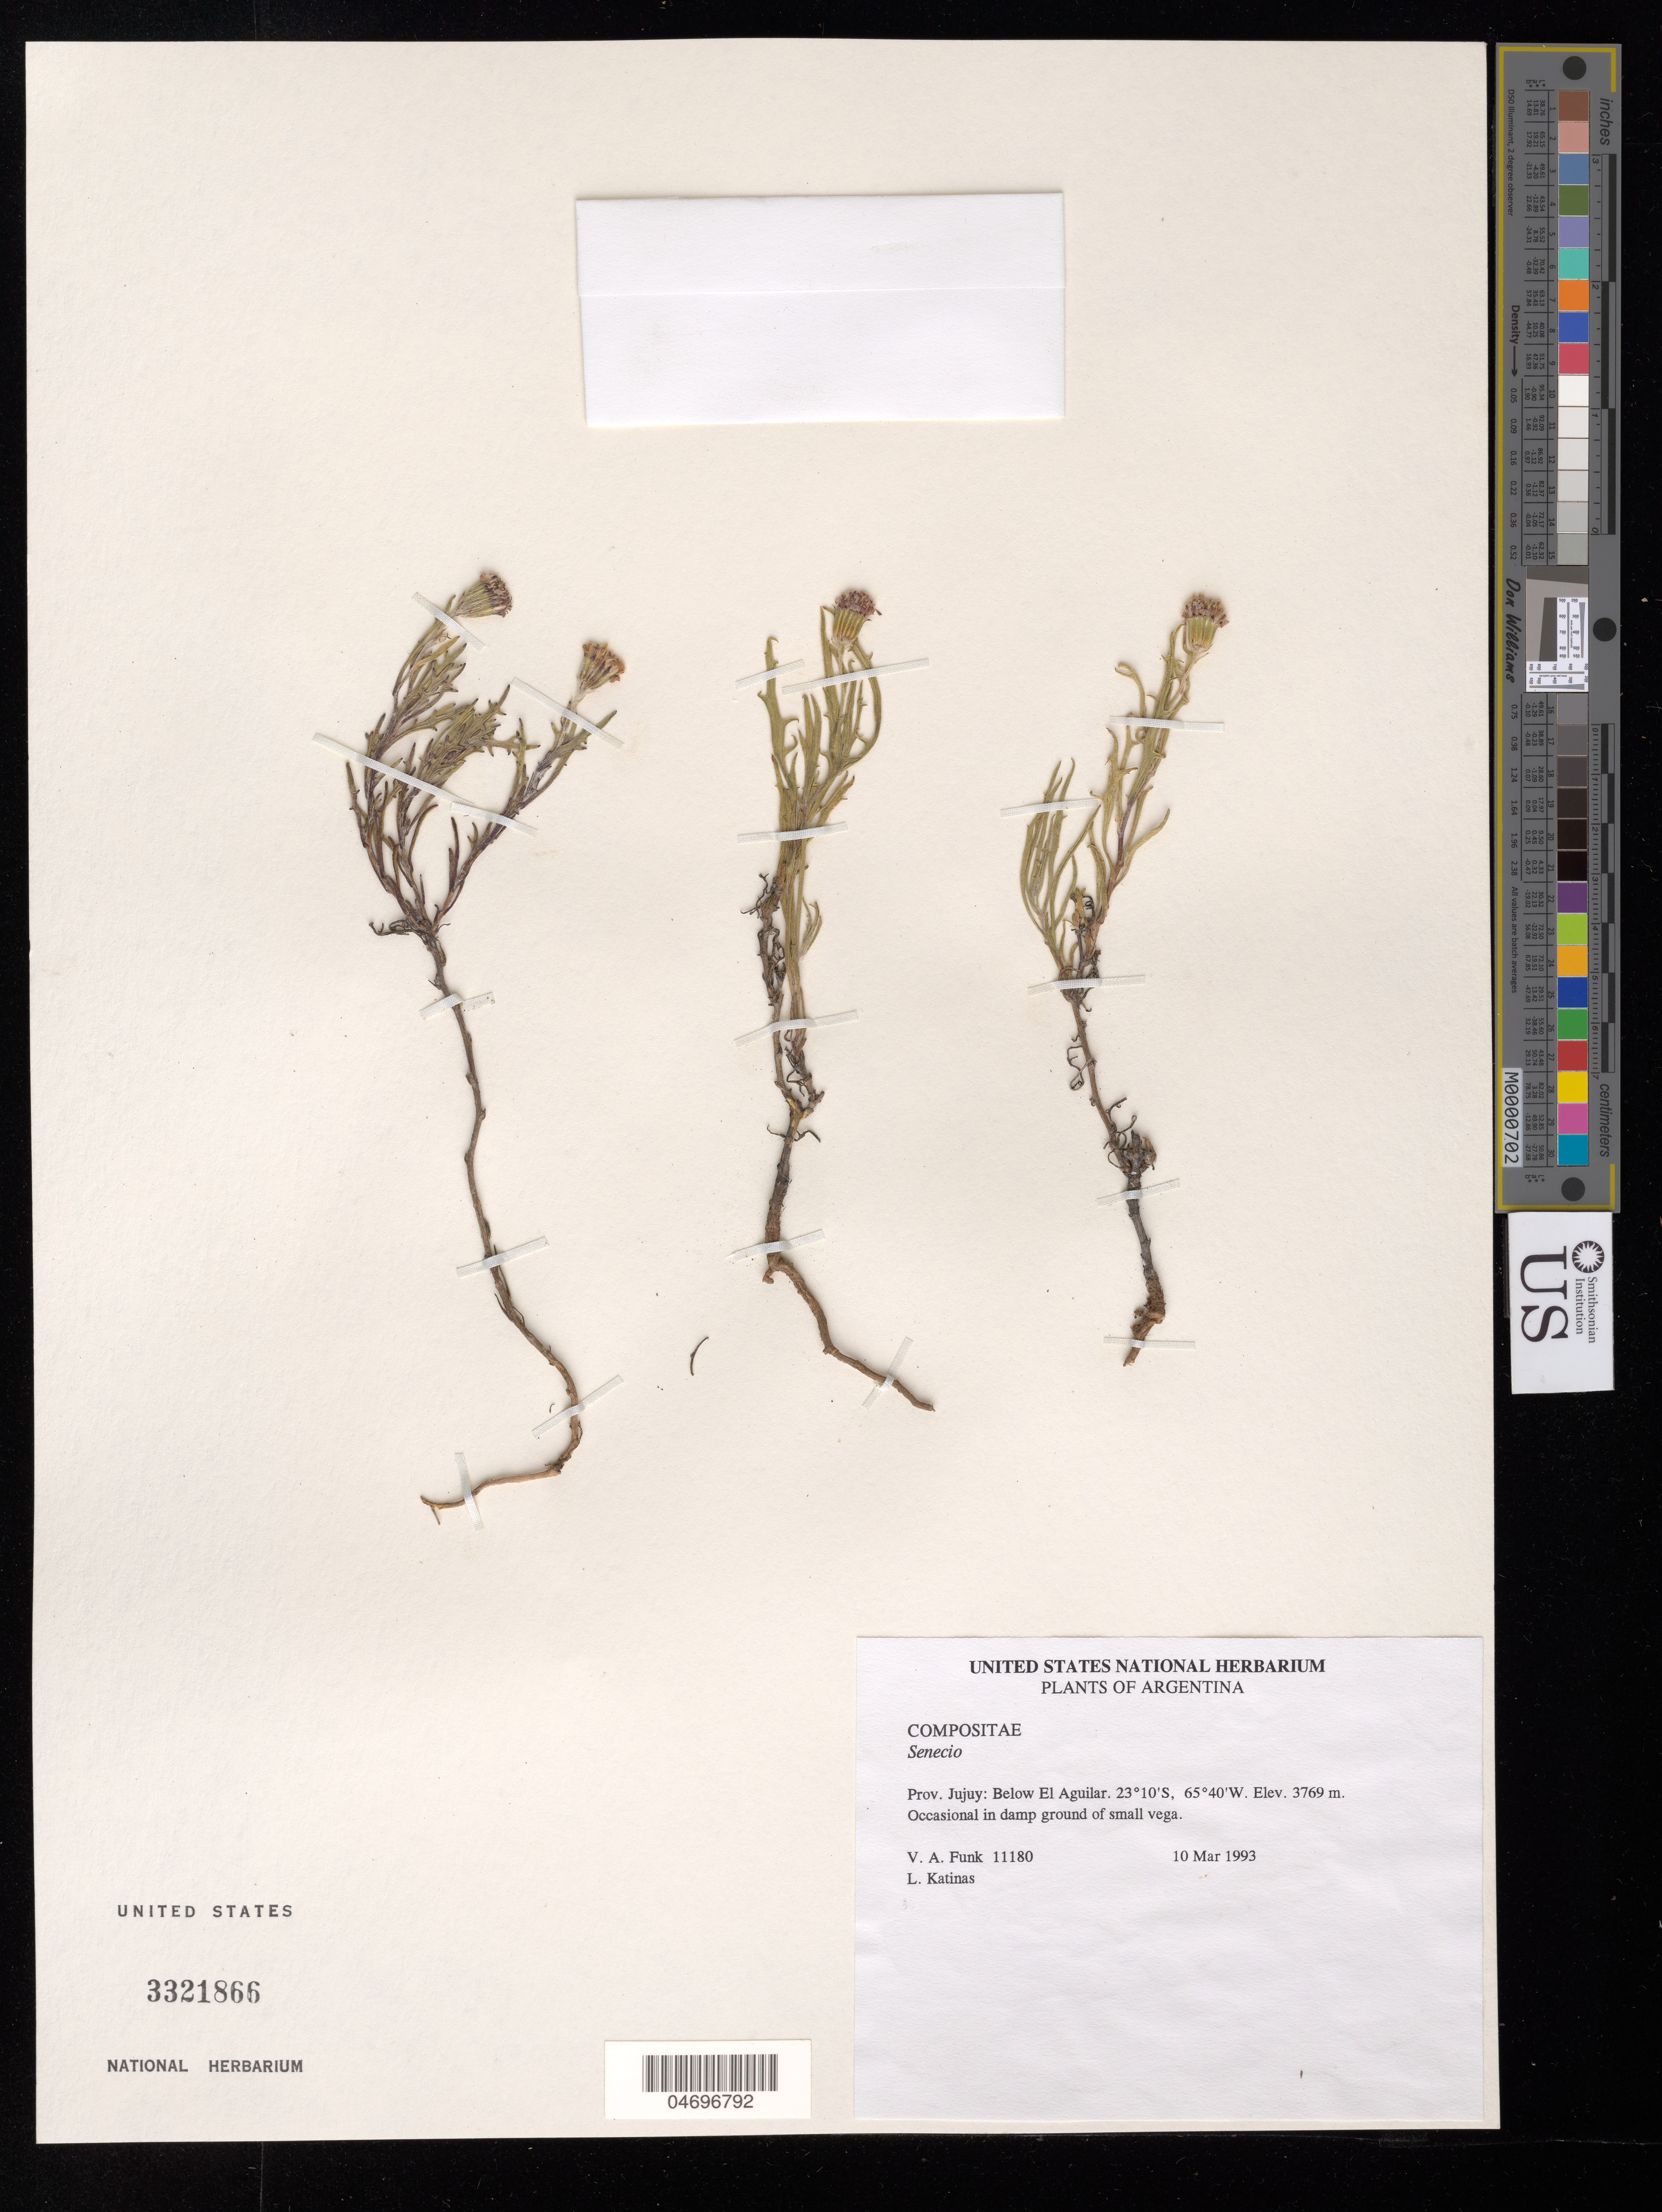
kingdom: Plantae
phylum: Tracheophyta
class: Magnoliopsida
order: Asterales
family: Asteraceae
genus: Senecio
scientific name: Senecio sp.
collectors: V. Funk & L. Katinas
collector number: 11180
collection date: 1993-03-10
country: Argentina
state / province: Jujuy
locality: Below El Aguilar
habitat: In damp ground of small vega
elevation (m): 3769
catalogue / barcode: US 3321866